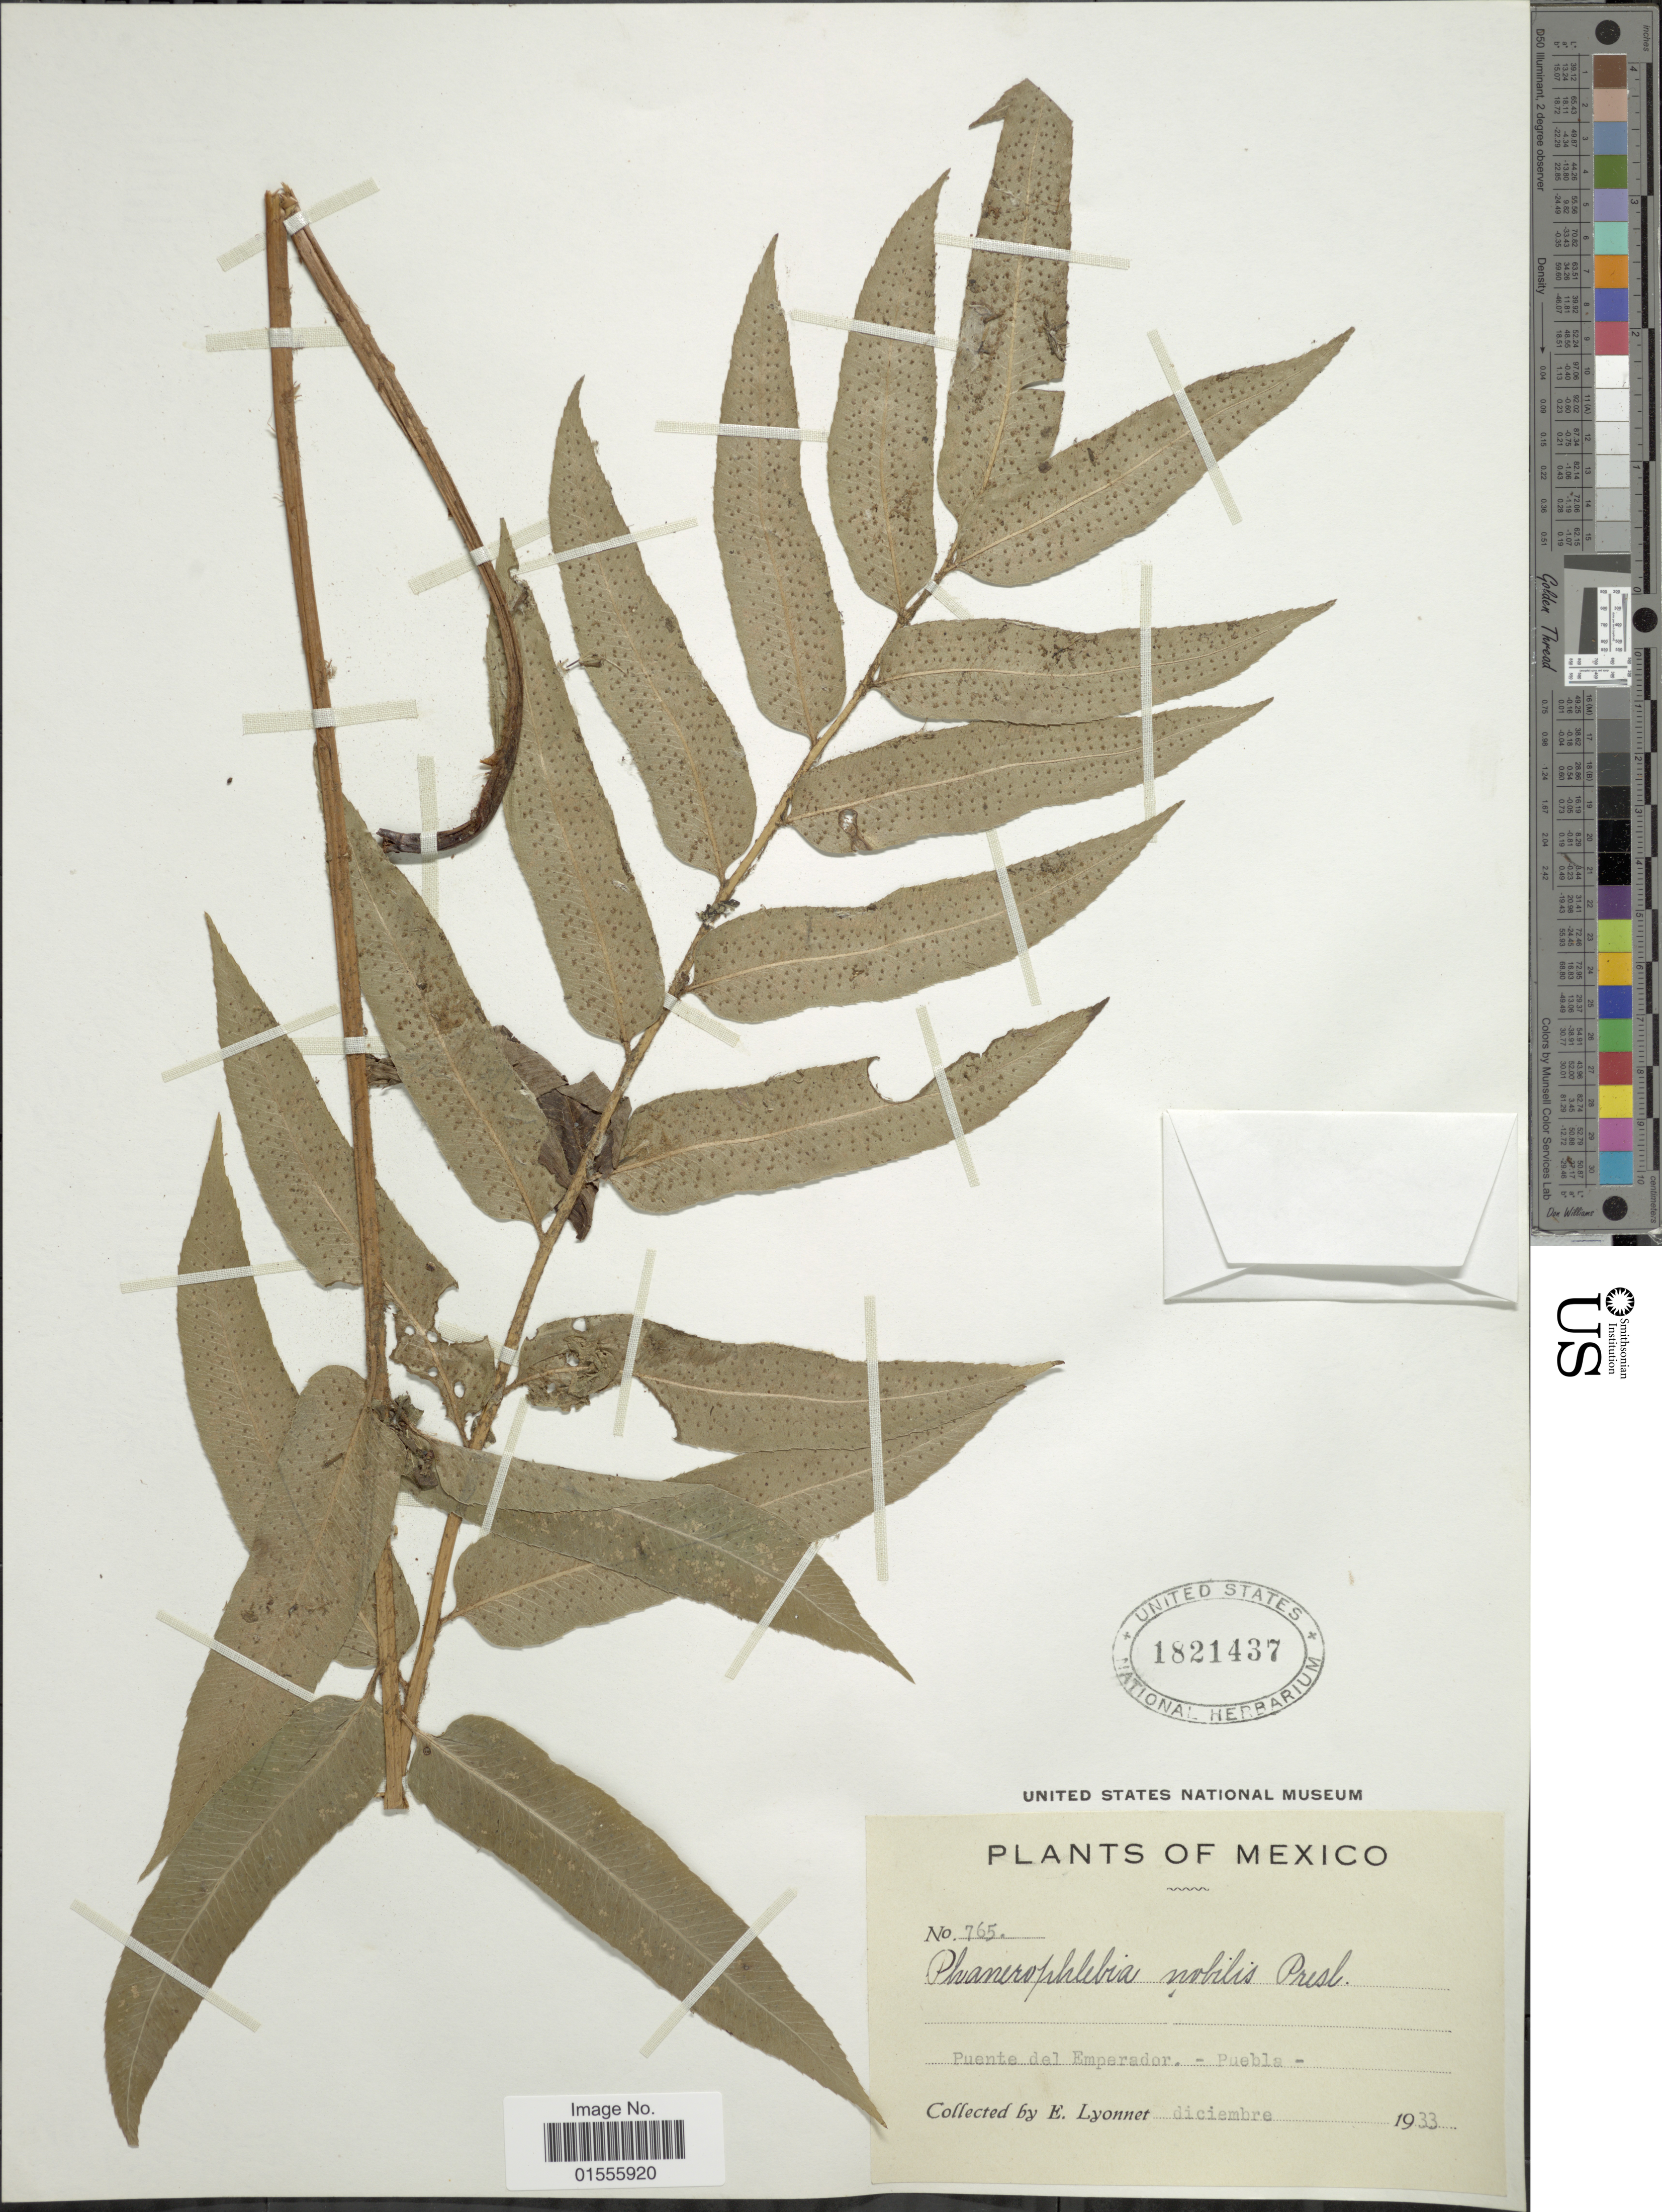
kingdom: Plantae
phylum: Tracheophyta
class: Polypodiopsida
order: Polypodiales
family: Dryopteridaceae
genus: Phanerophlebia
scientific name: Phanerophlebia nobilis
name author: (Schltdl. & Cham.) C. Presl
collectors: E. Lyonnet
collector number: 765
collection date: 1933-12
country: Mexico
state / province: Puebla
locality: Puente del Emperador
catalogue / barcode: US 1821437